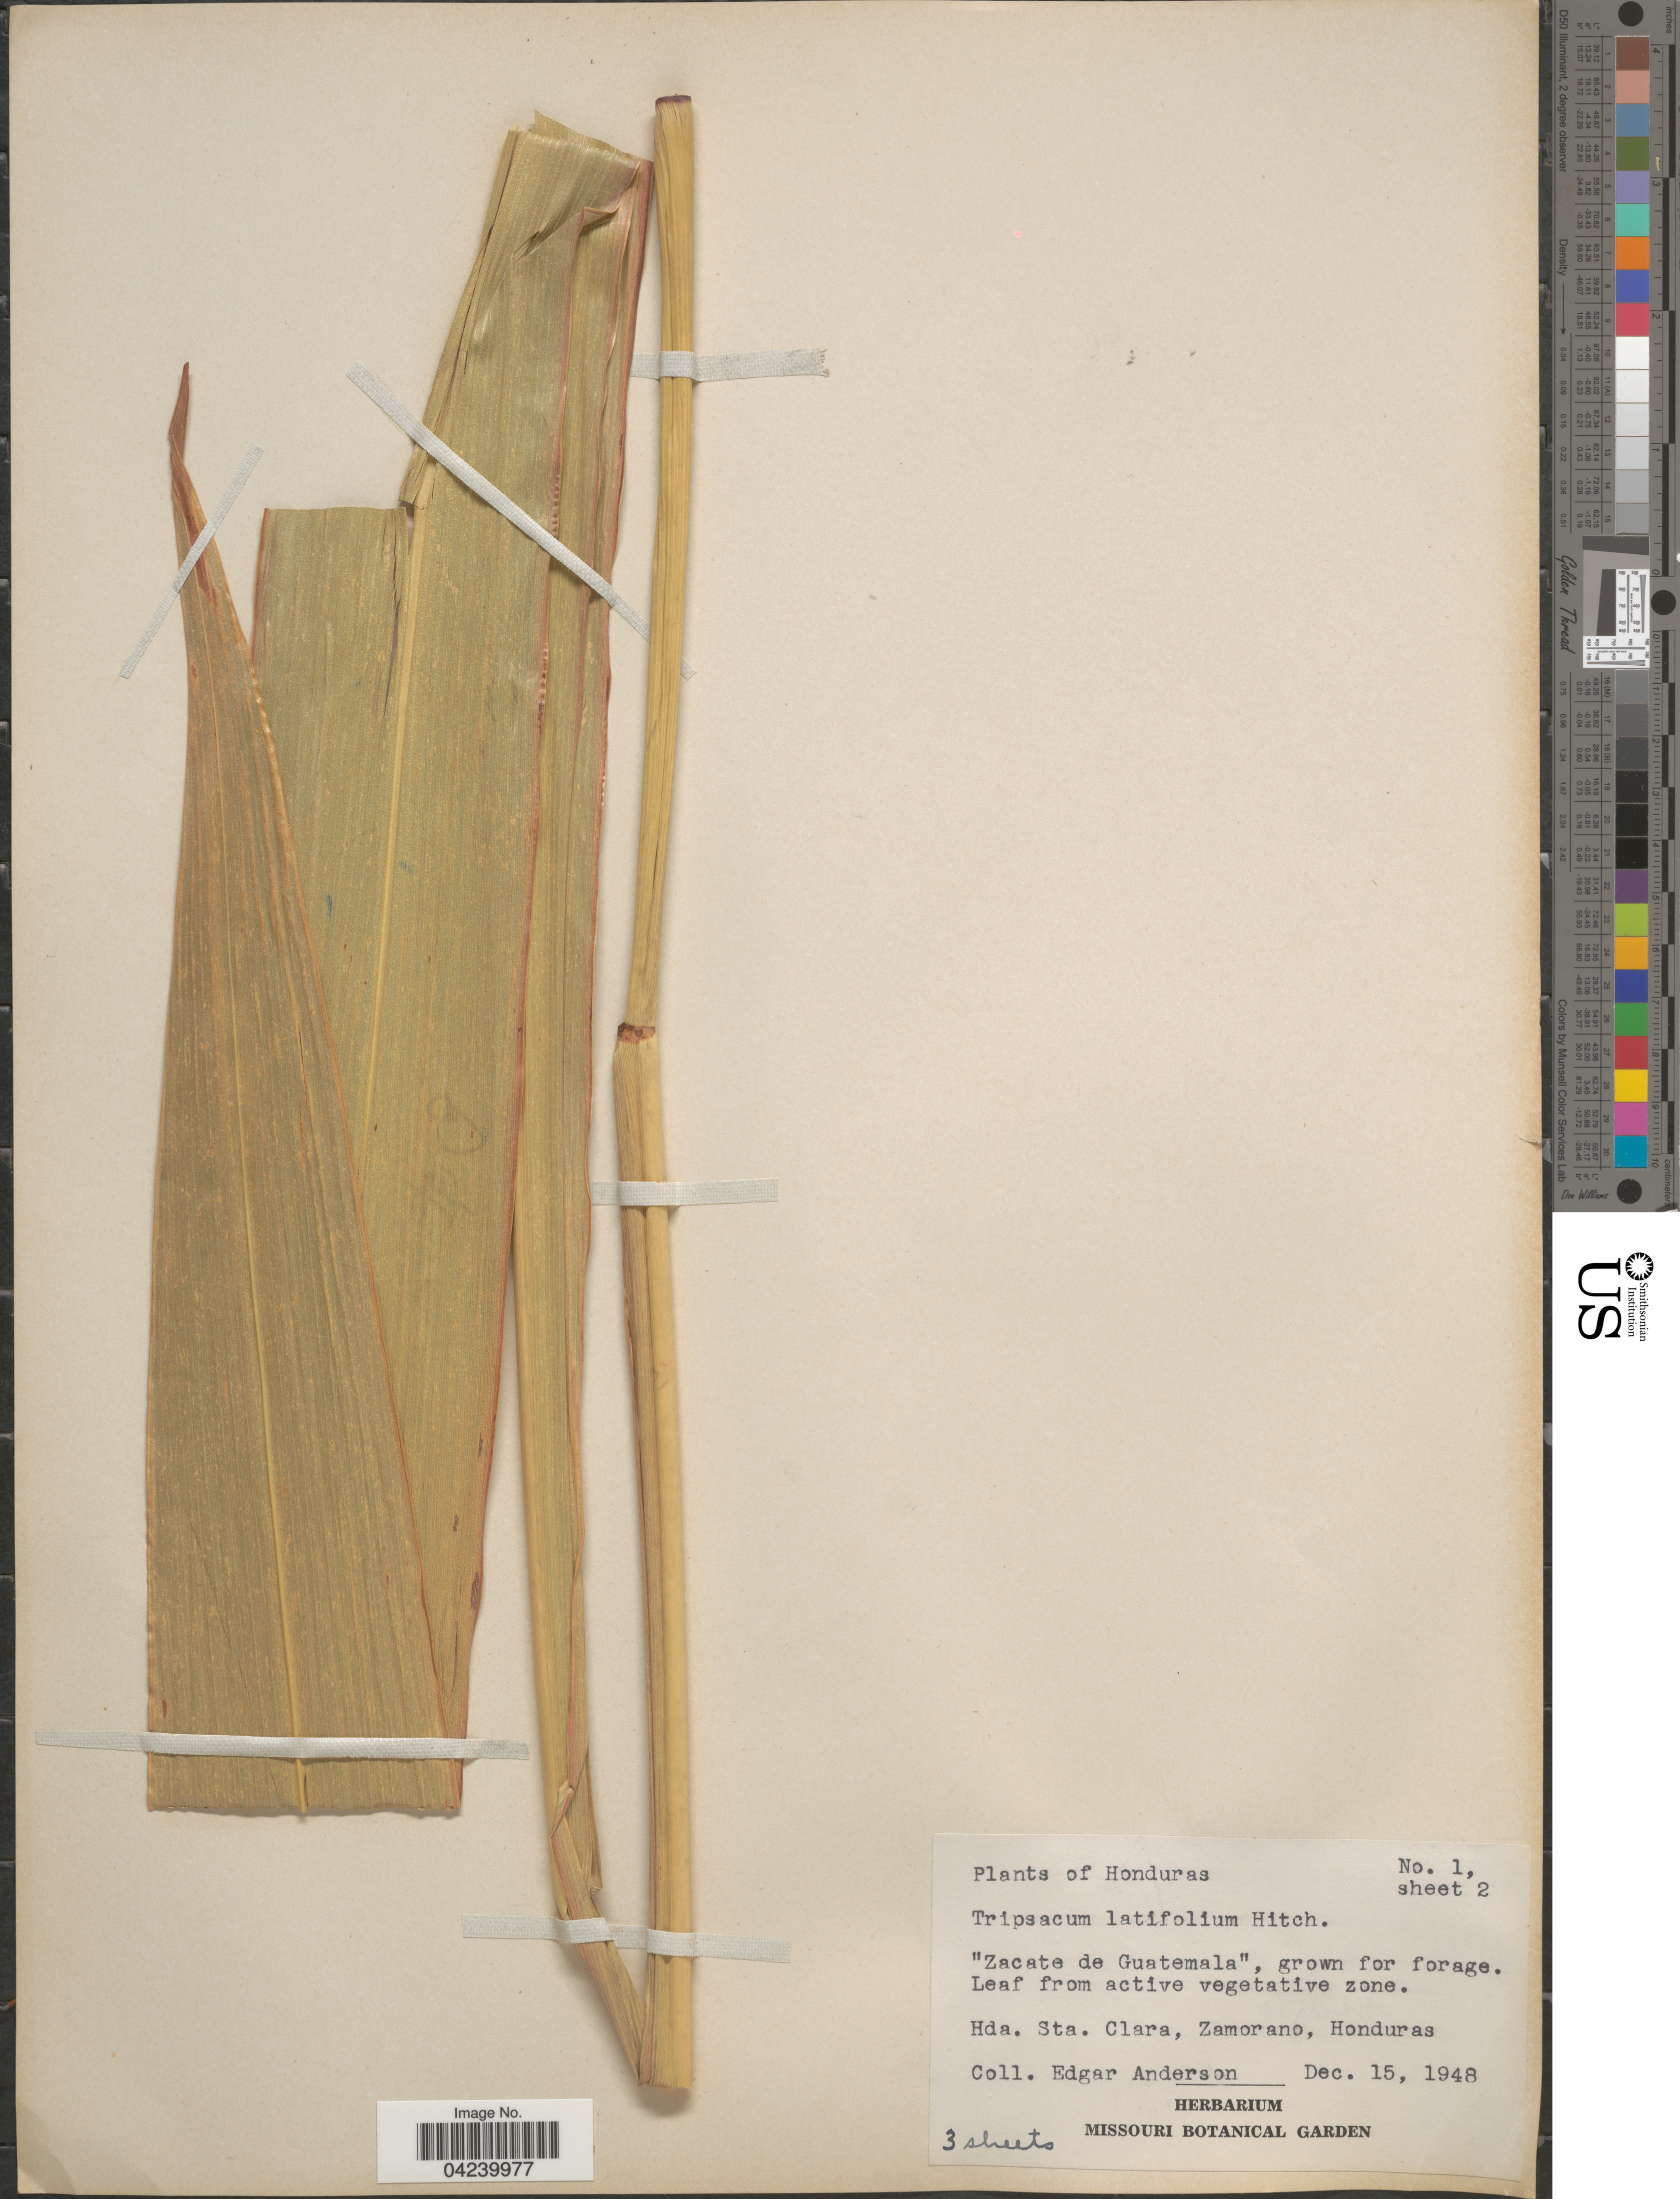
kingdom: Plantae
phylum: Tracheophyta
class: Liliopsida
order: Poales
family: Poaceae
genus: Tripsacum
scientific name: Tripsacum laxum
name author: Nash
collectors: E. S. Anderson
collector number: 1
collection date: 1948-12-15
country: Honduras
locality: Hda. Sta. Clara, Zamorano.